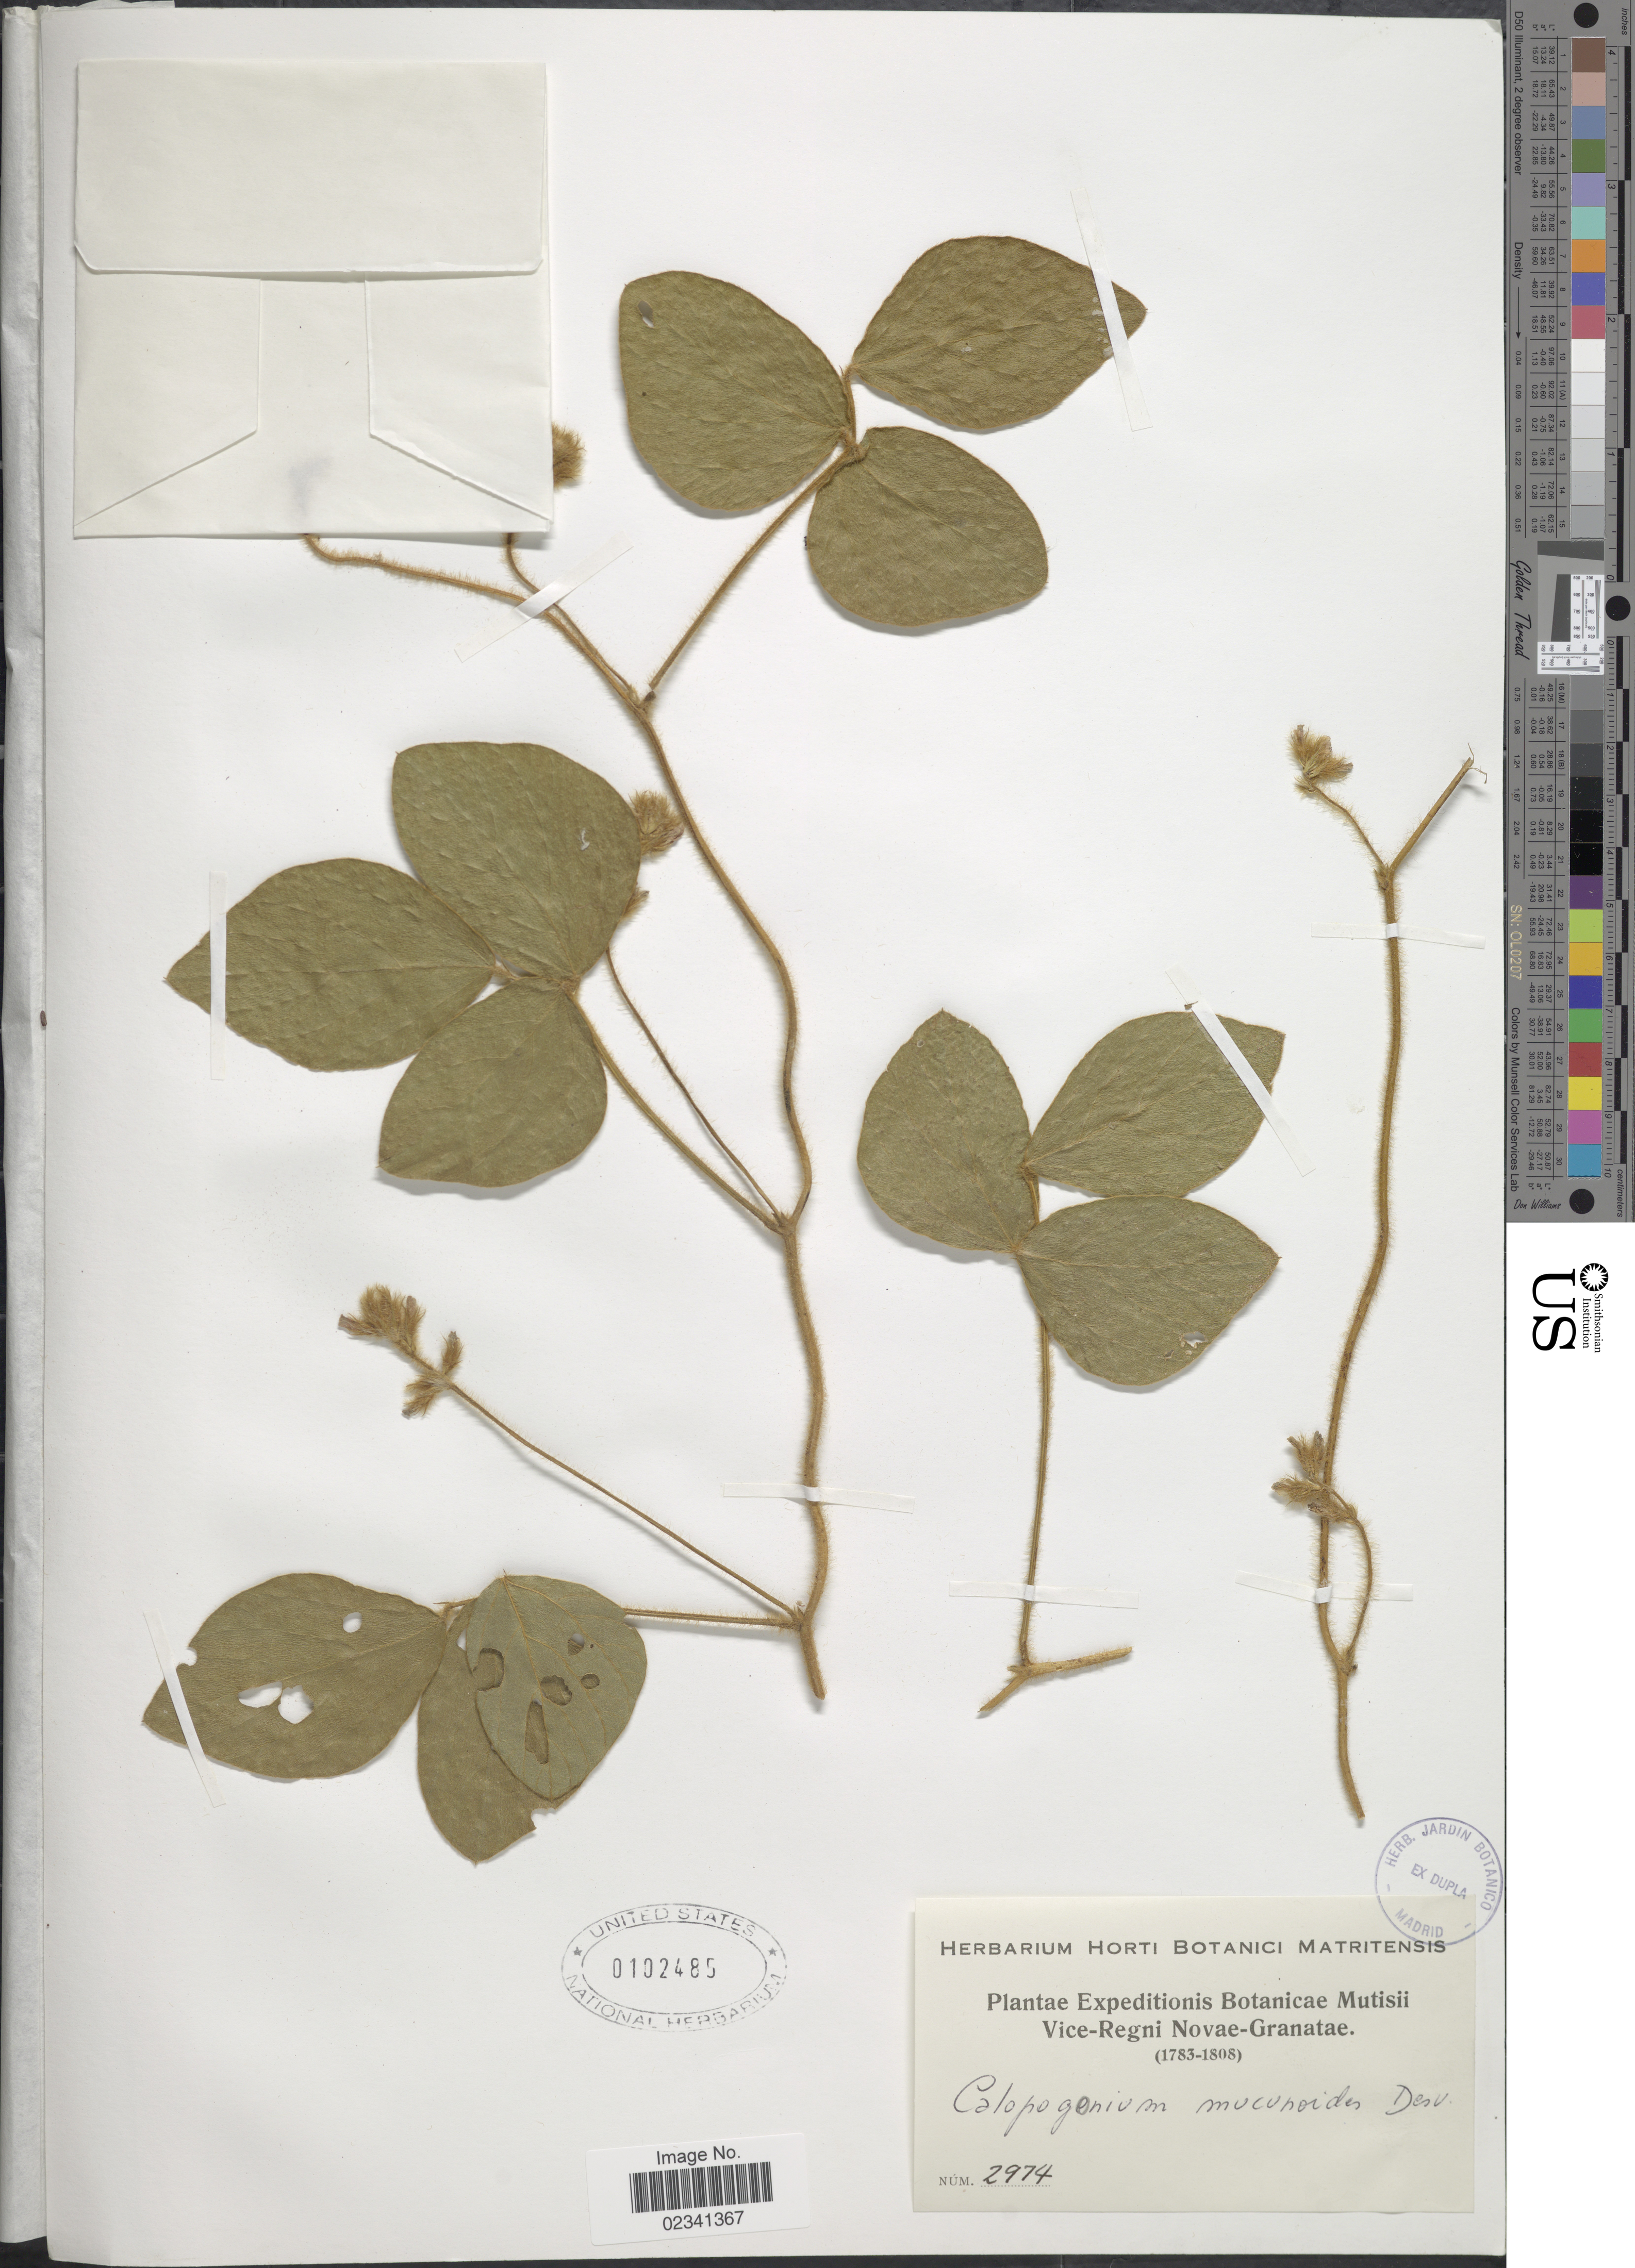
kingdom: Plantae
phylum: Tracheophyta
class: Magnoliopsida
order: Fabales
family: Fabaceae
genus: Calopogonium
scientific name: Calopogonium mucunoides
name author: Desv.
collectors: Expeditions Botanicae Mutisii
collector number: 2974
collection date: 1783/1808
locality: Vice-Regni Novae-Granatae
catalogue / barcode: US 102485